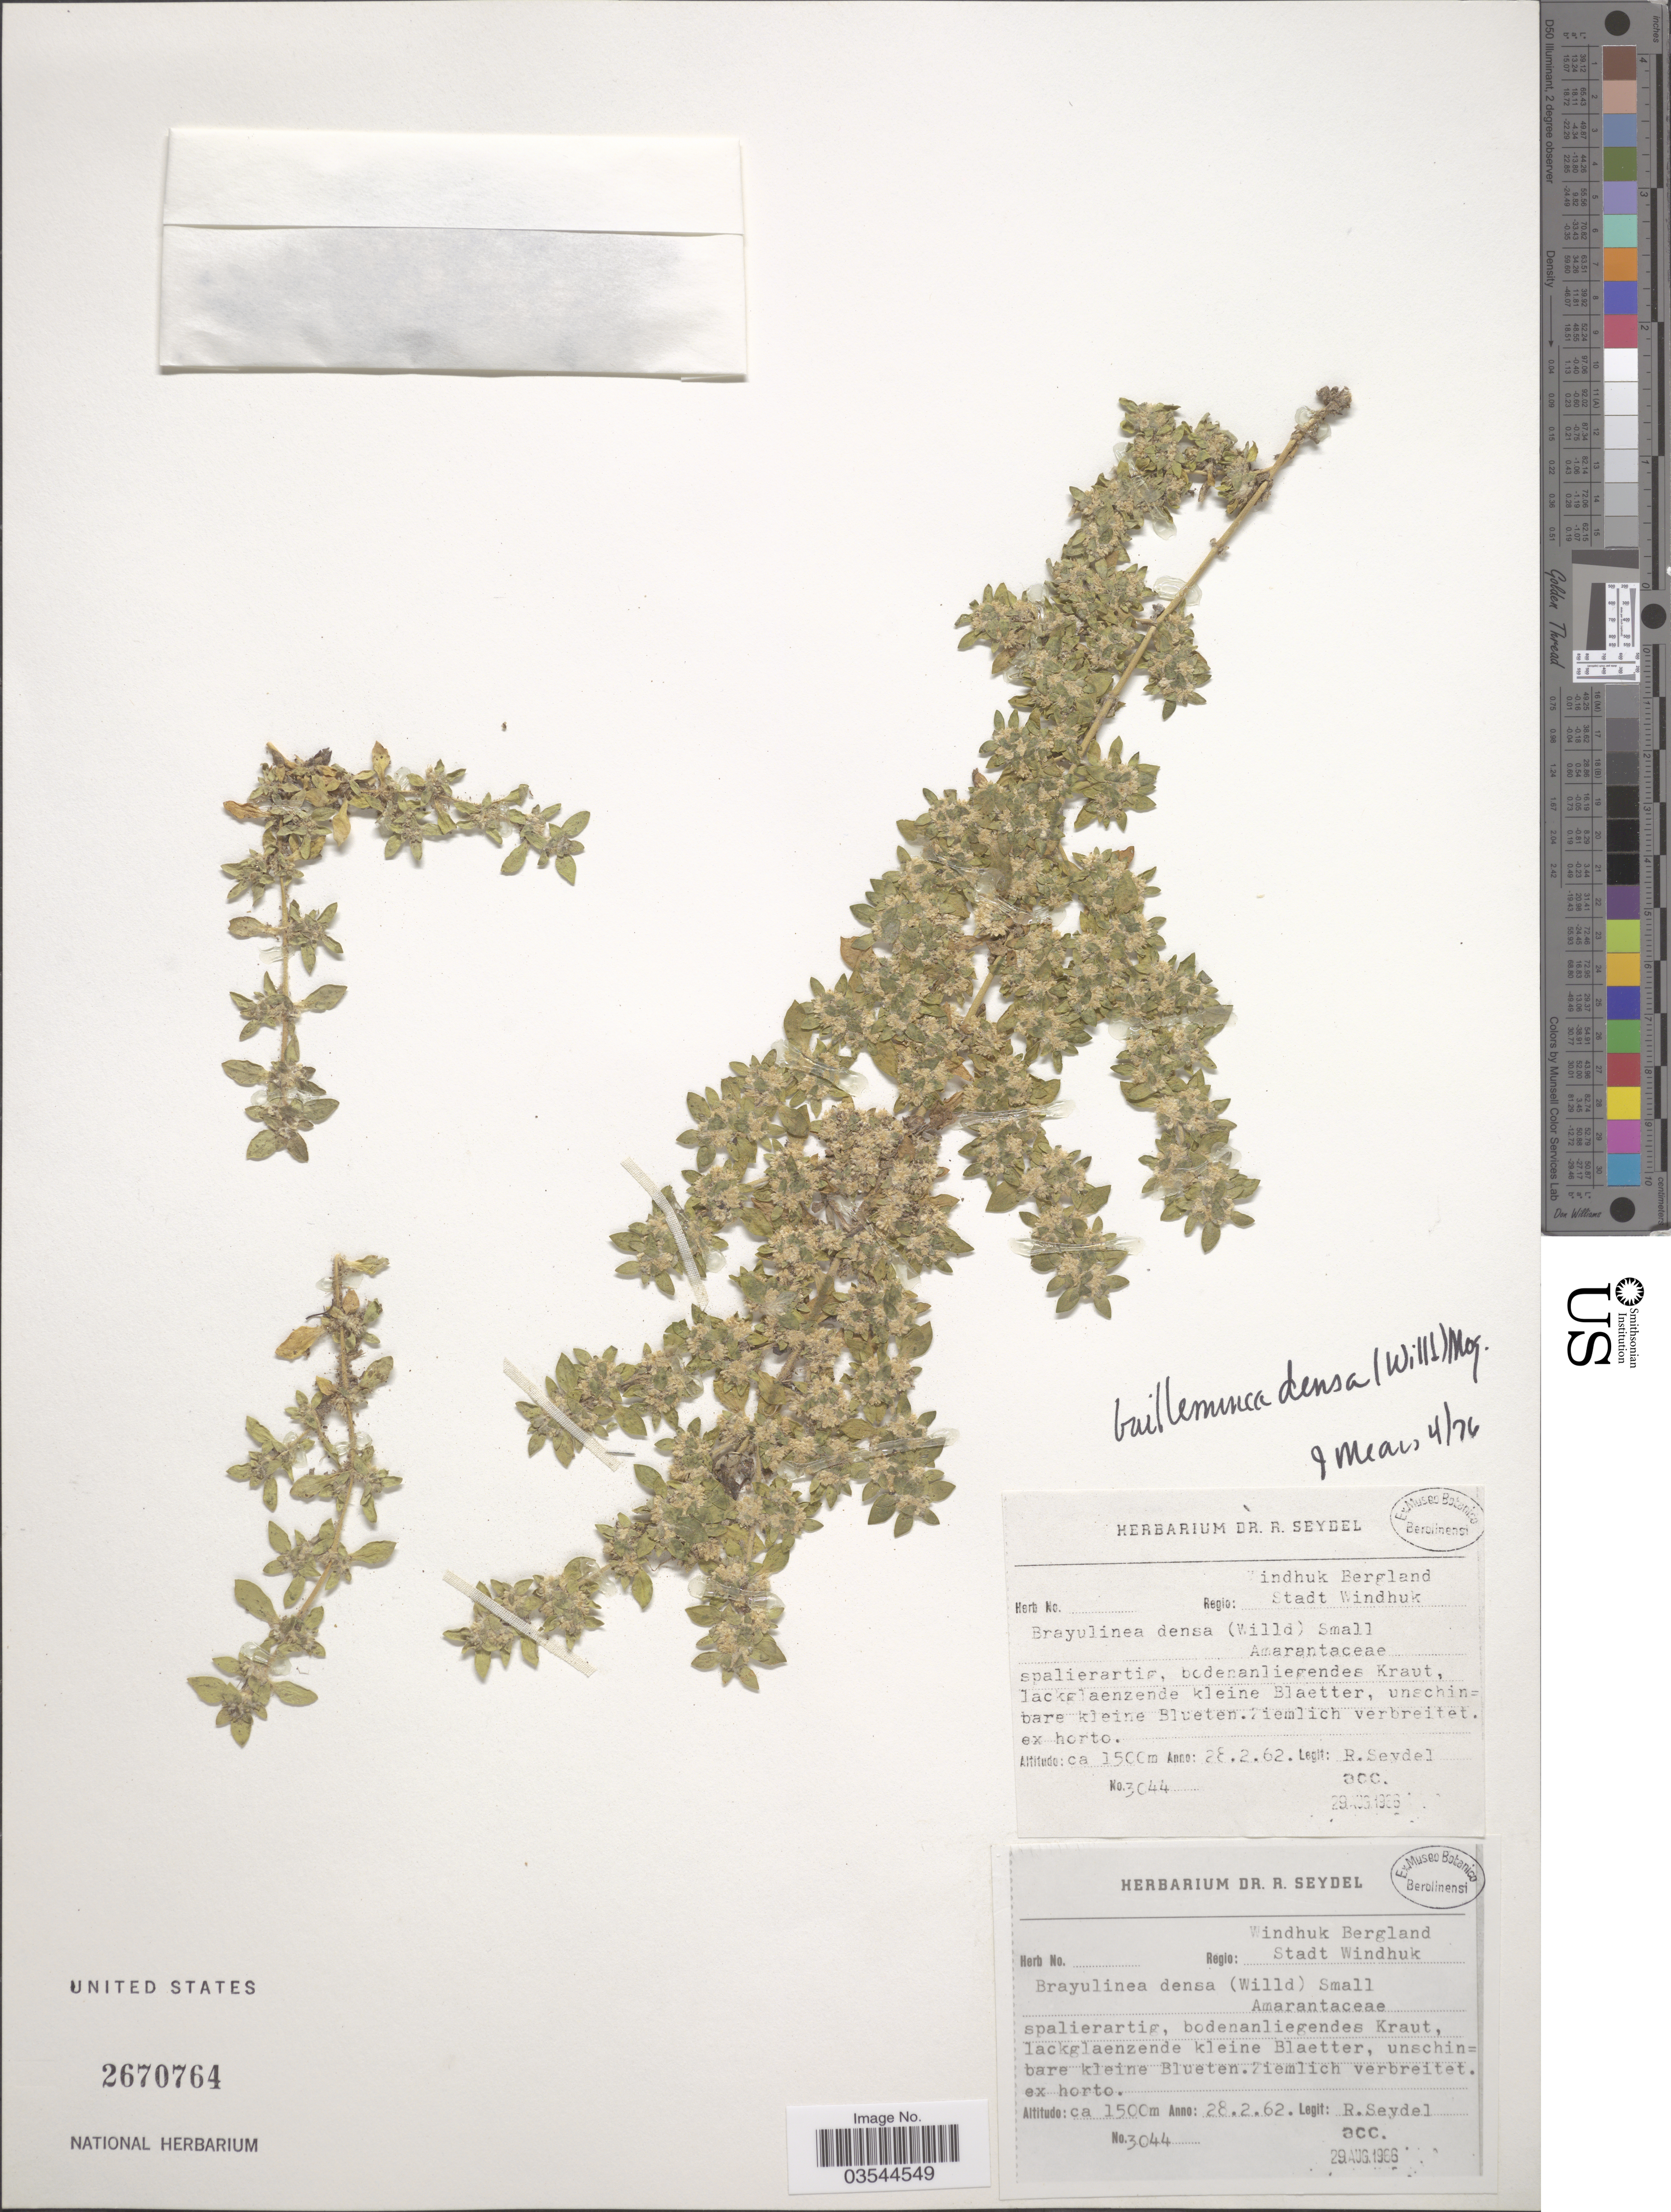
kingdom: Plantae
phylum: Tracheophyta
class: Magnoliopsida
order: Caryophyllales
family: Amaranthaceae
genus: Guilleminea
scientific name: Guilleminea densa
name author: (Humb. & Bonpl. ex Schult.) Moq.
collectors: R. Seydel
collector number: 3044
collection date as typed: Transcribed d/m/y: 28/2/62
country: Namibia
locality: Regio Windhuk Bergland. Stadt Windhuk.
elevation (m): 1500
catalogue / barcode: US 2670764